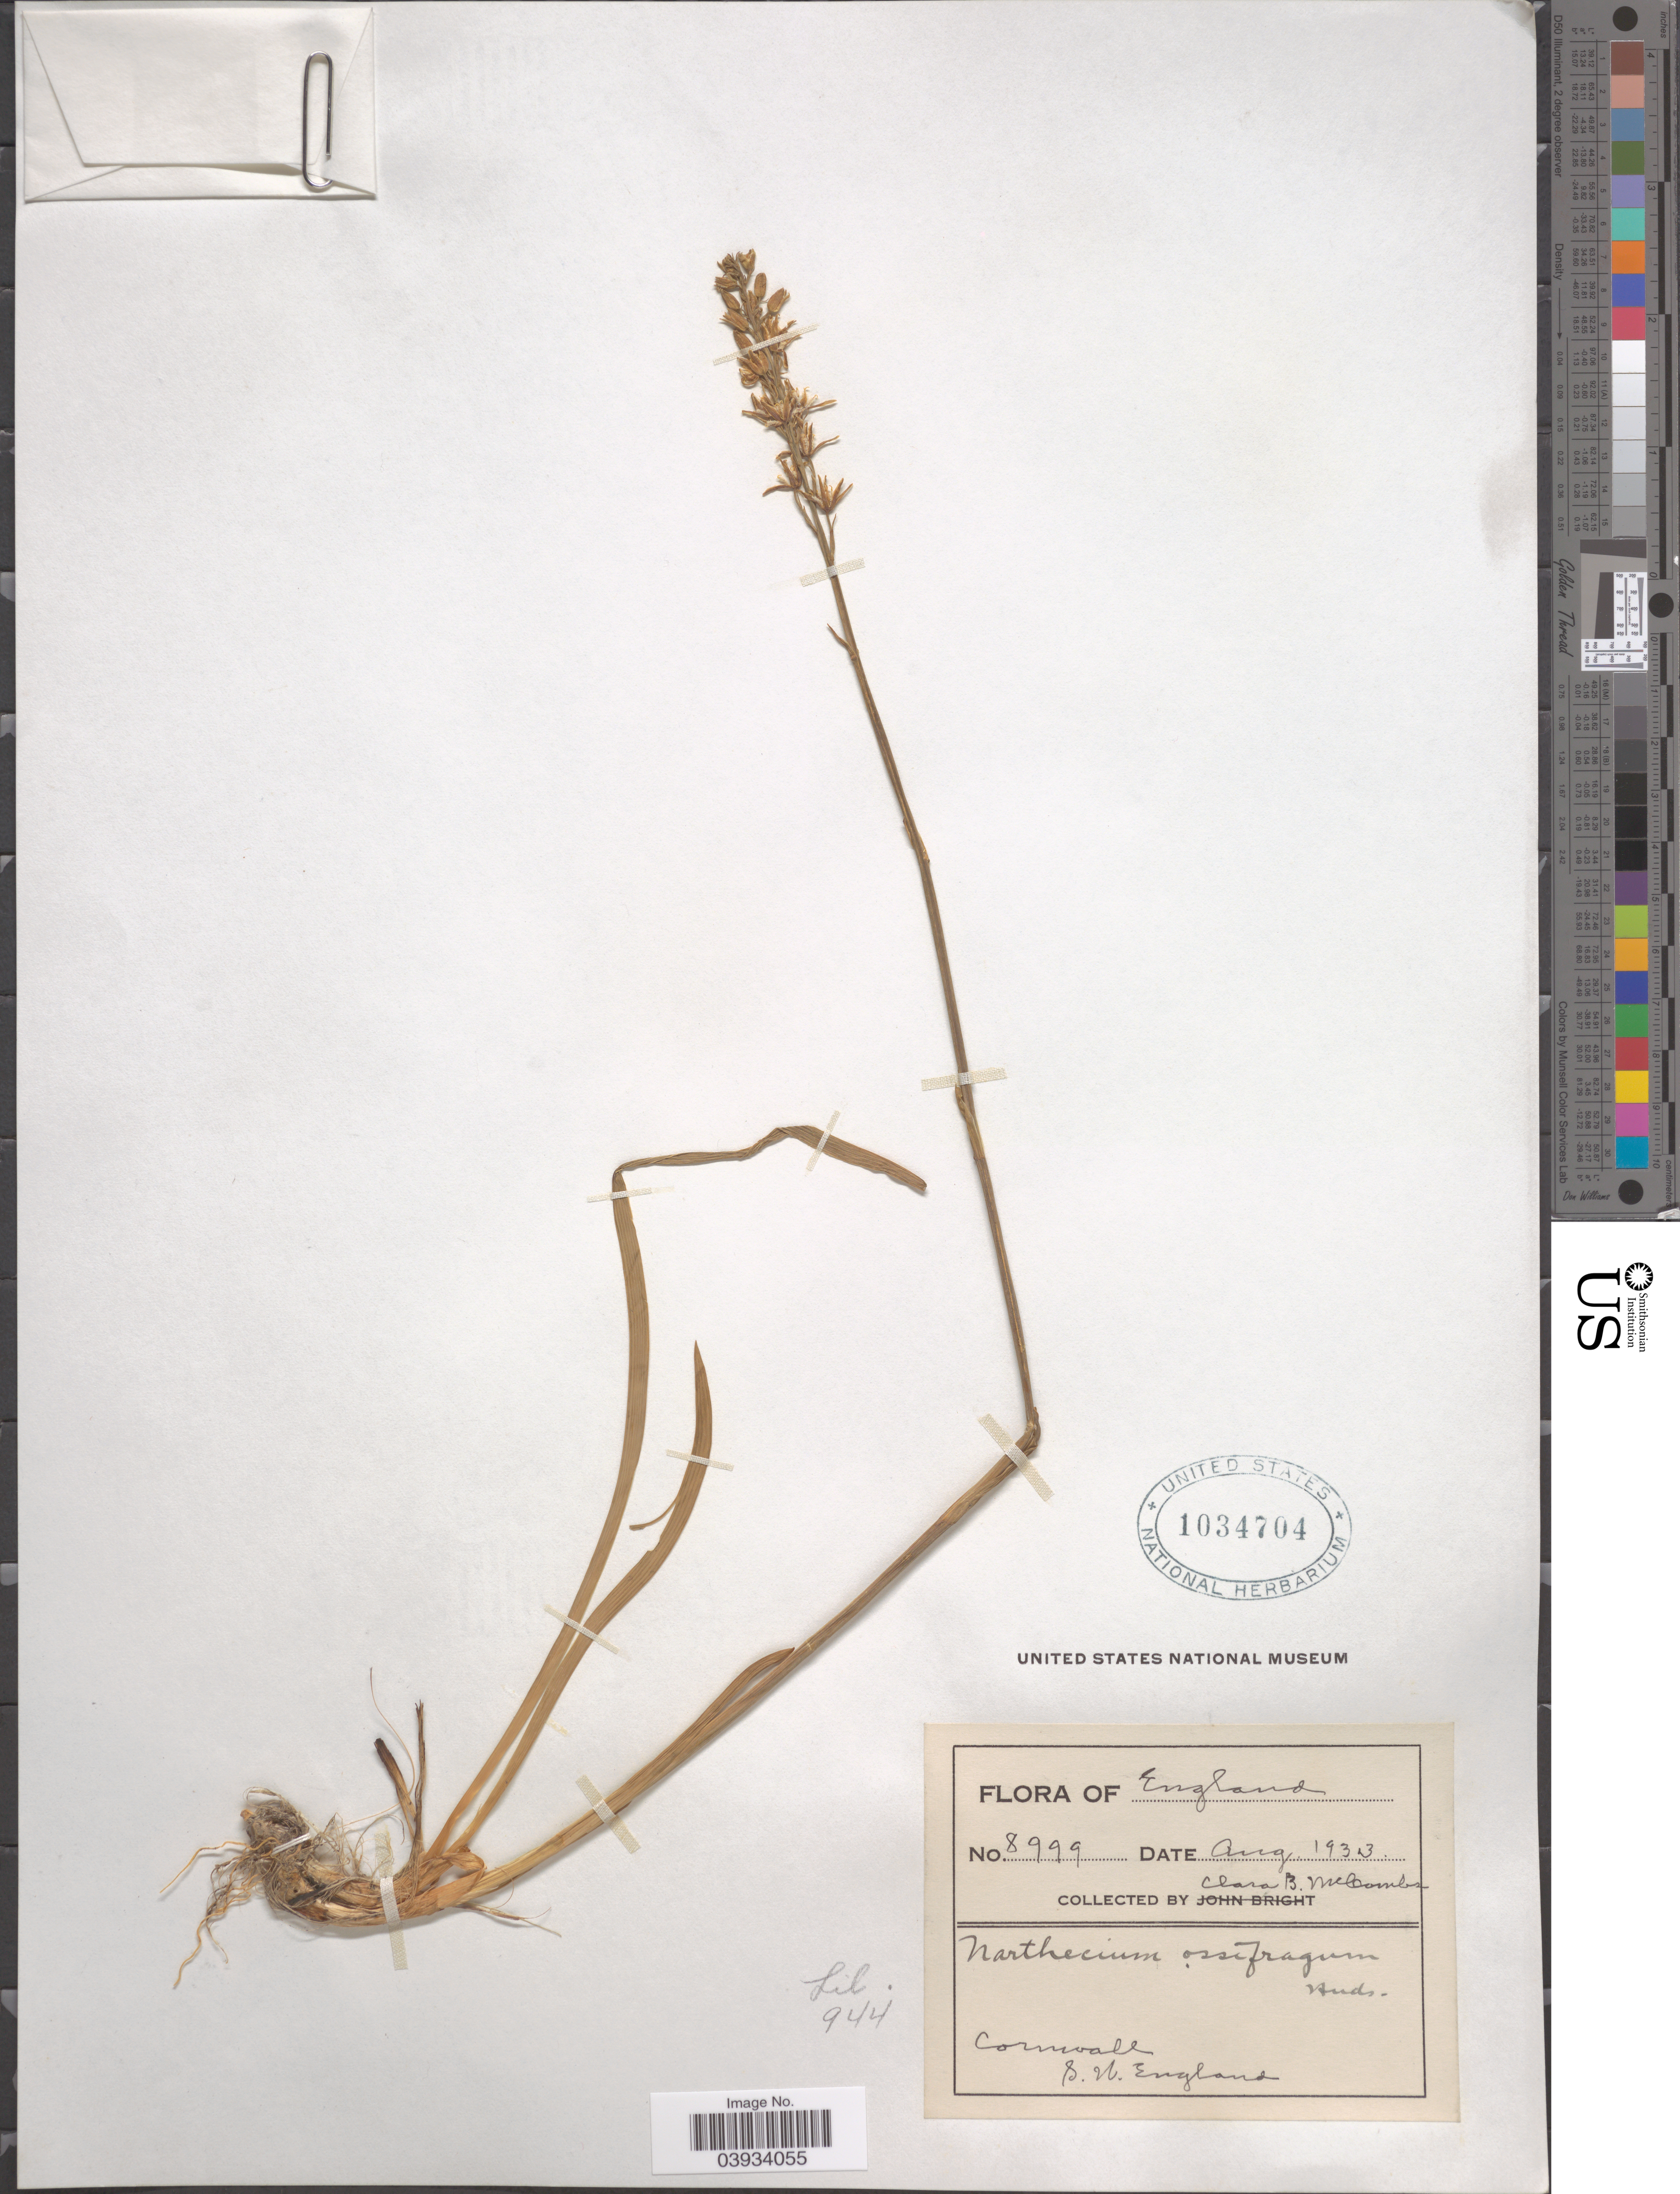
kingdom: Plantae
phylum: Tracheophyta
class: Liliopsida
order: Dioscoreales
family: Nartheciaceae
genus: Narthecium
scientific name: Narthecium ossifragum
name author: Huds.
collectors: C. McCombs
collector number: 8999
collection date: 1933-08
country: United Kingdom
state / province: England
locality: Cornwall, S.W. England.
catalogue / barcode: US 1034704